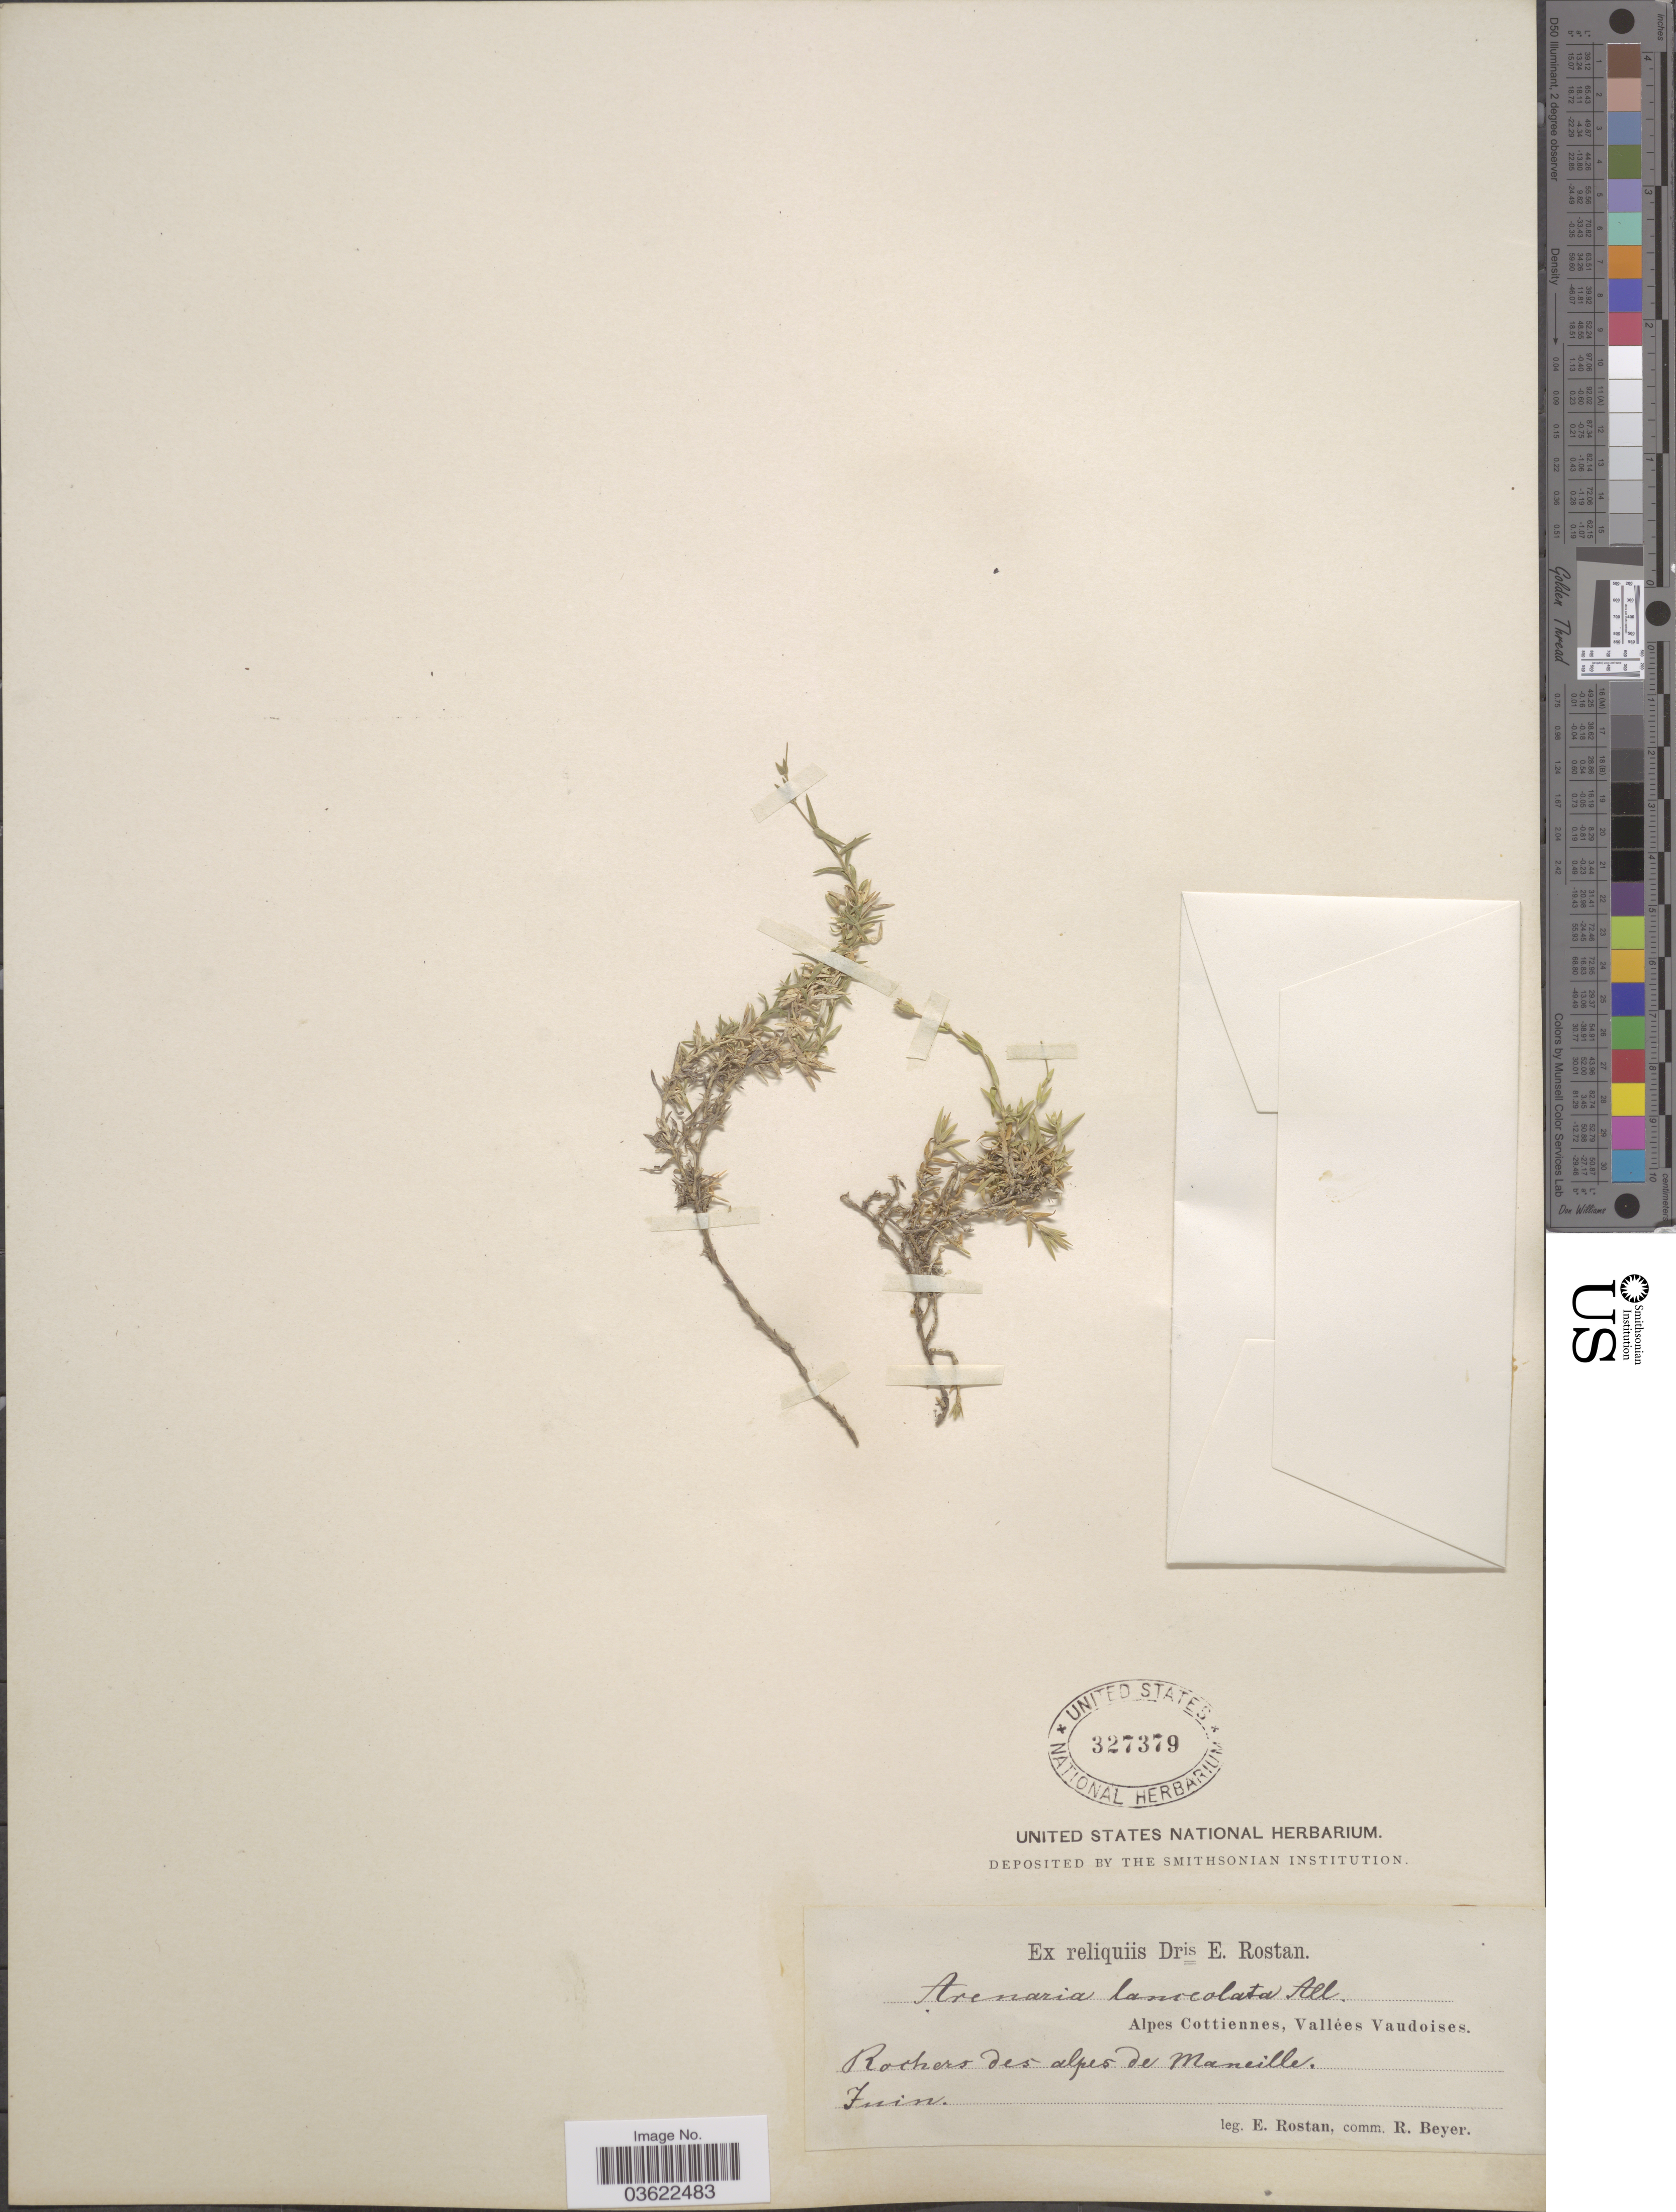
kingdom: Plantae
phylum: Tracheophyta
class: Magnoliopsida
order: Caryophyllales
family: Caryophyllaceae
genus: Facchinia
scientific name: Facchinia lanceolata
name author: (All.) Rchb.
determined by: Strong, Mark T., (BOT), Smithsonian Institution - National Museum of Natural History (UNITED STATES)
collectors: E. Rostan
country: Switzerland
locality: Alpes Cottiennes, Vallées Vaudoises. Rochers des alpes de Maneille.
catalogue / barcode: US 327379